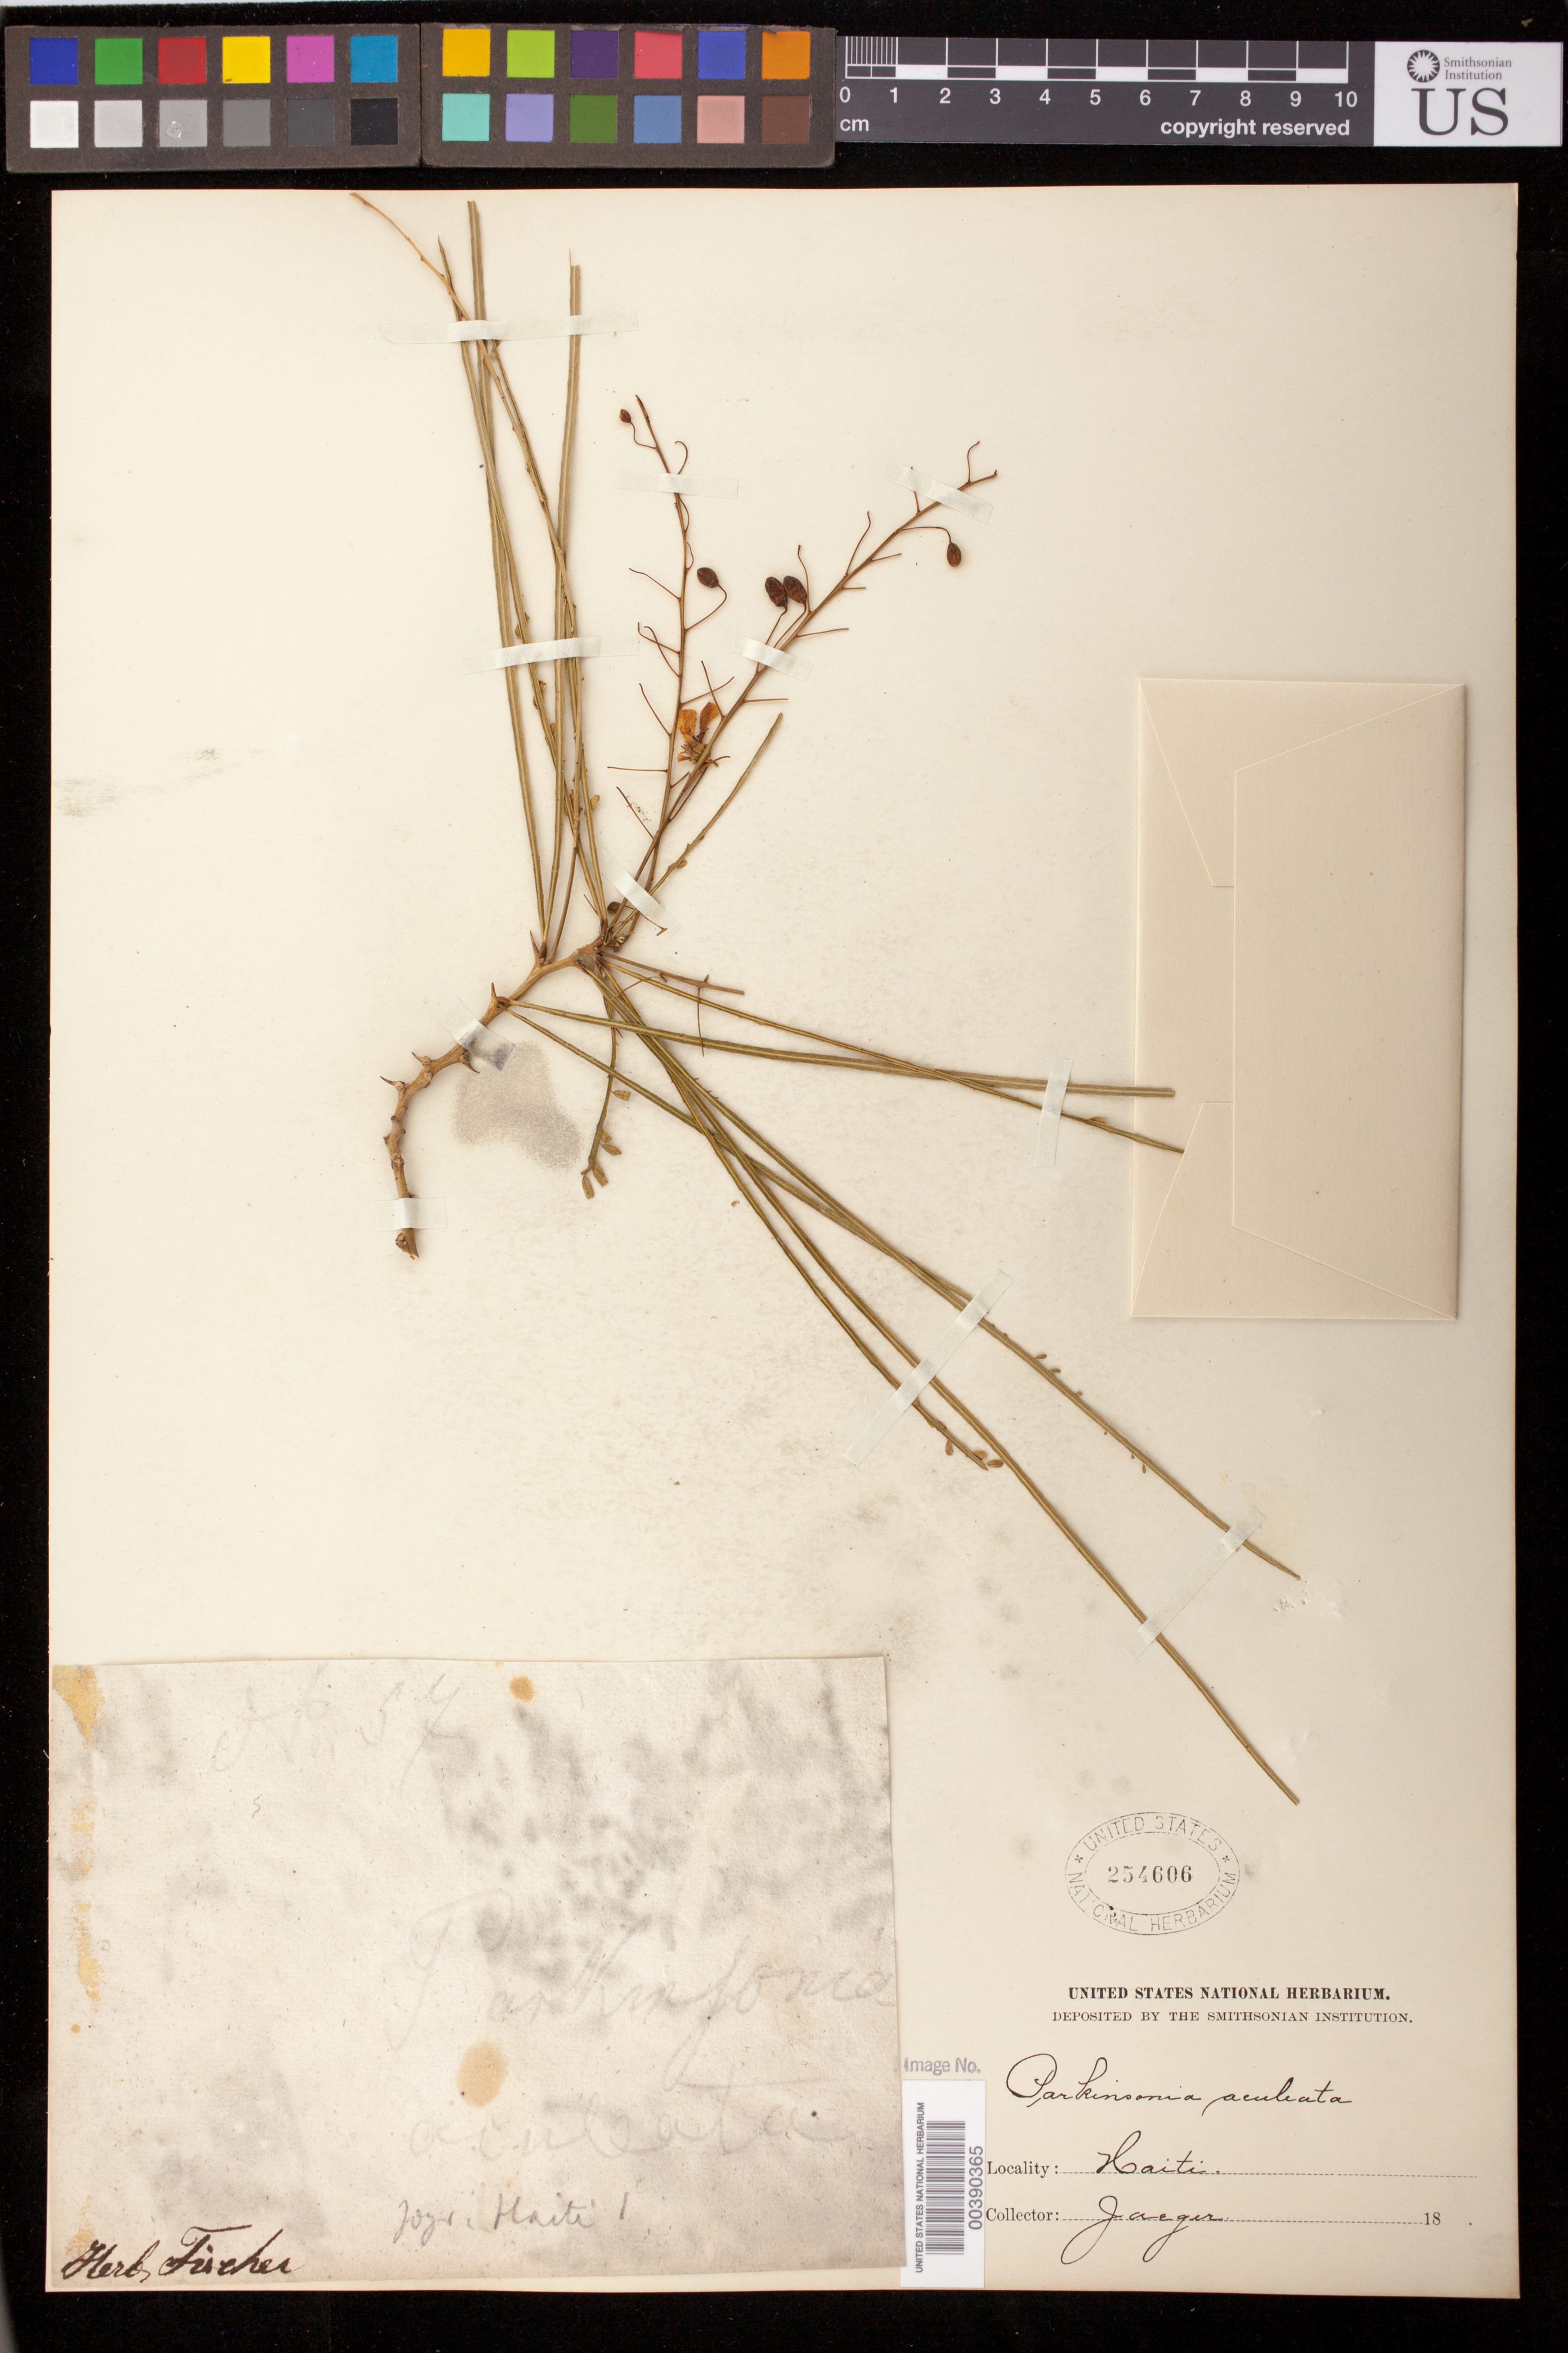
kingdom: Plantae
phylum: Tracheophyta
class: Magnoliopsida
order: Fabales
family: Fabaceae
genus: Parkinsonia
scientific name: Parkinsonia aculeata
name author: L.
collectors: H. Jaeger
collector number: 57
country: Haiti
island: Hispaniola Island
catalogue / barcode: US 254606